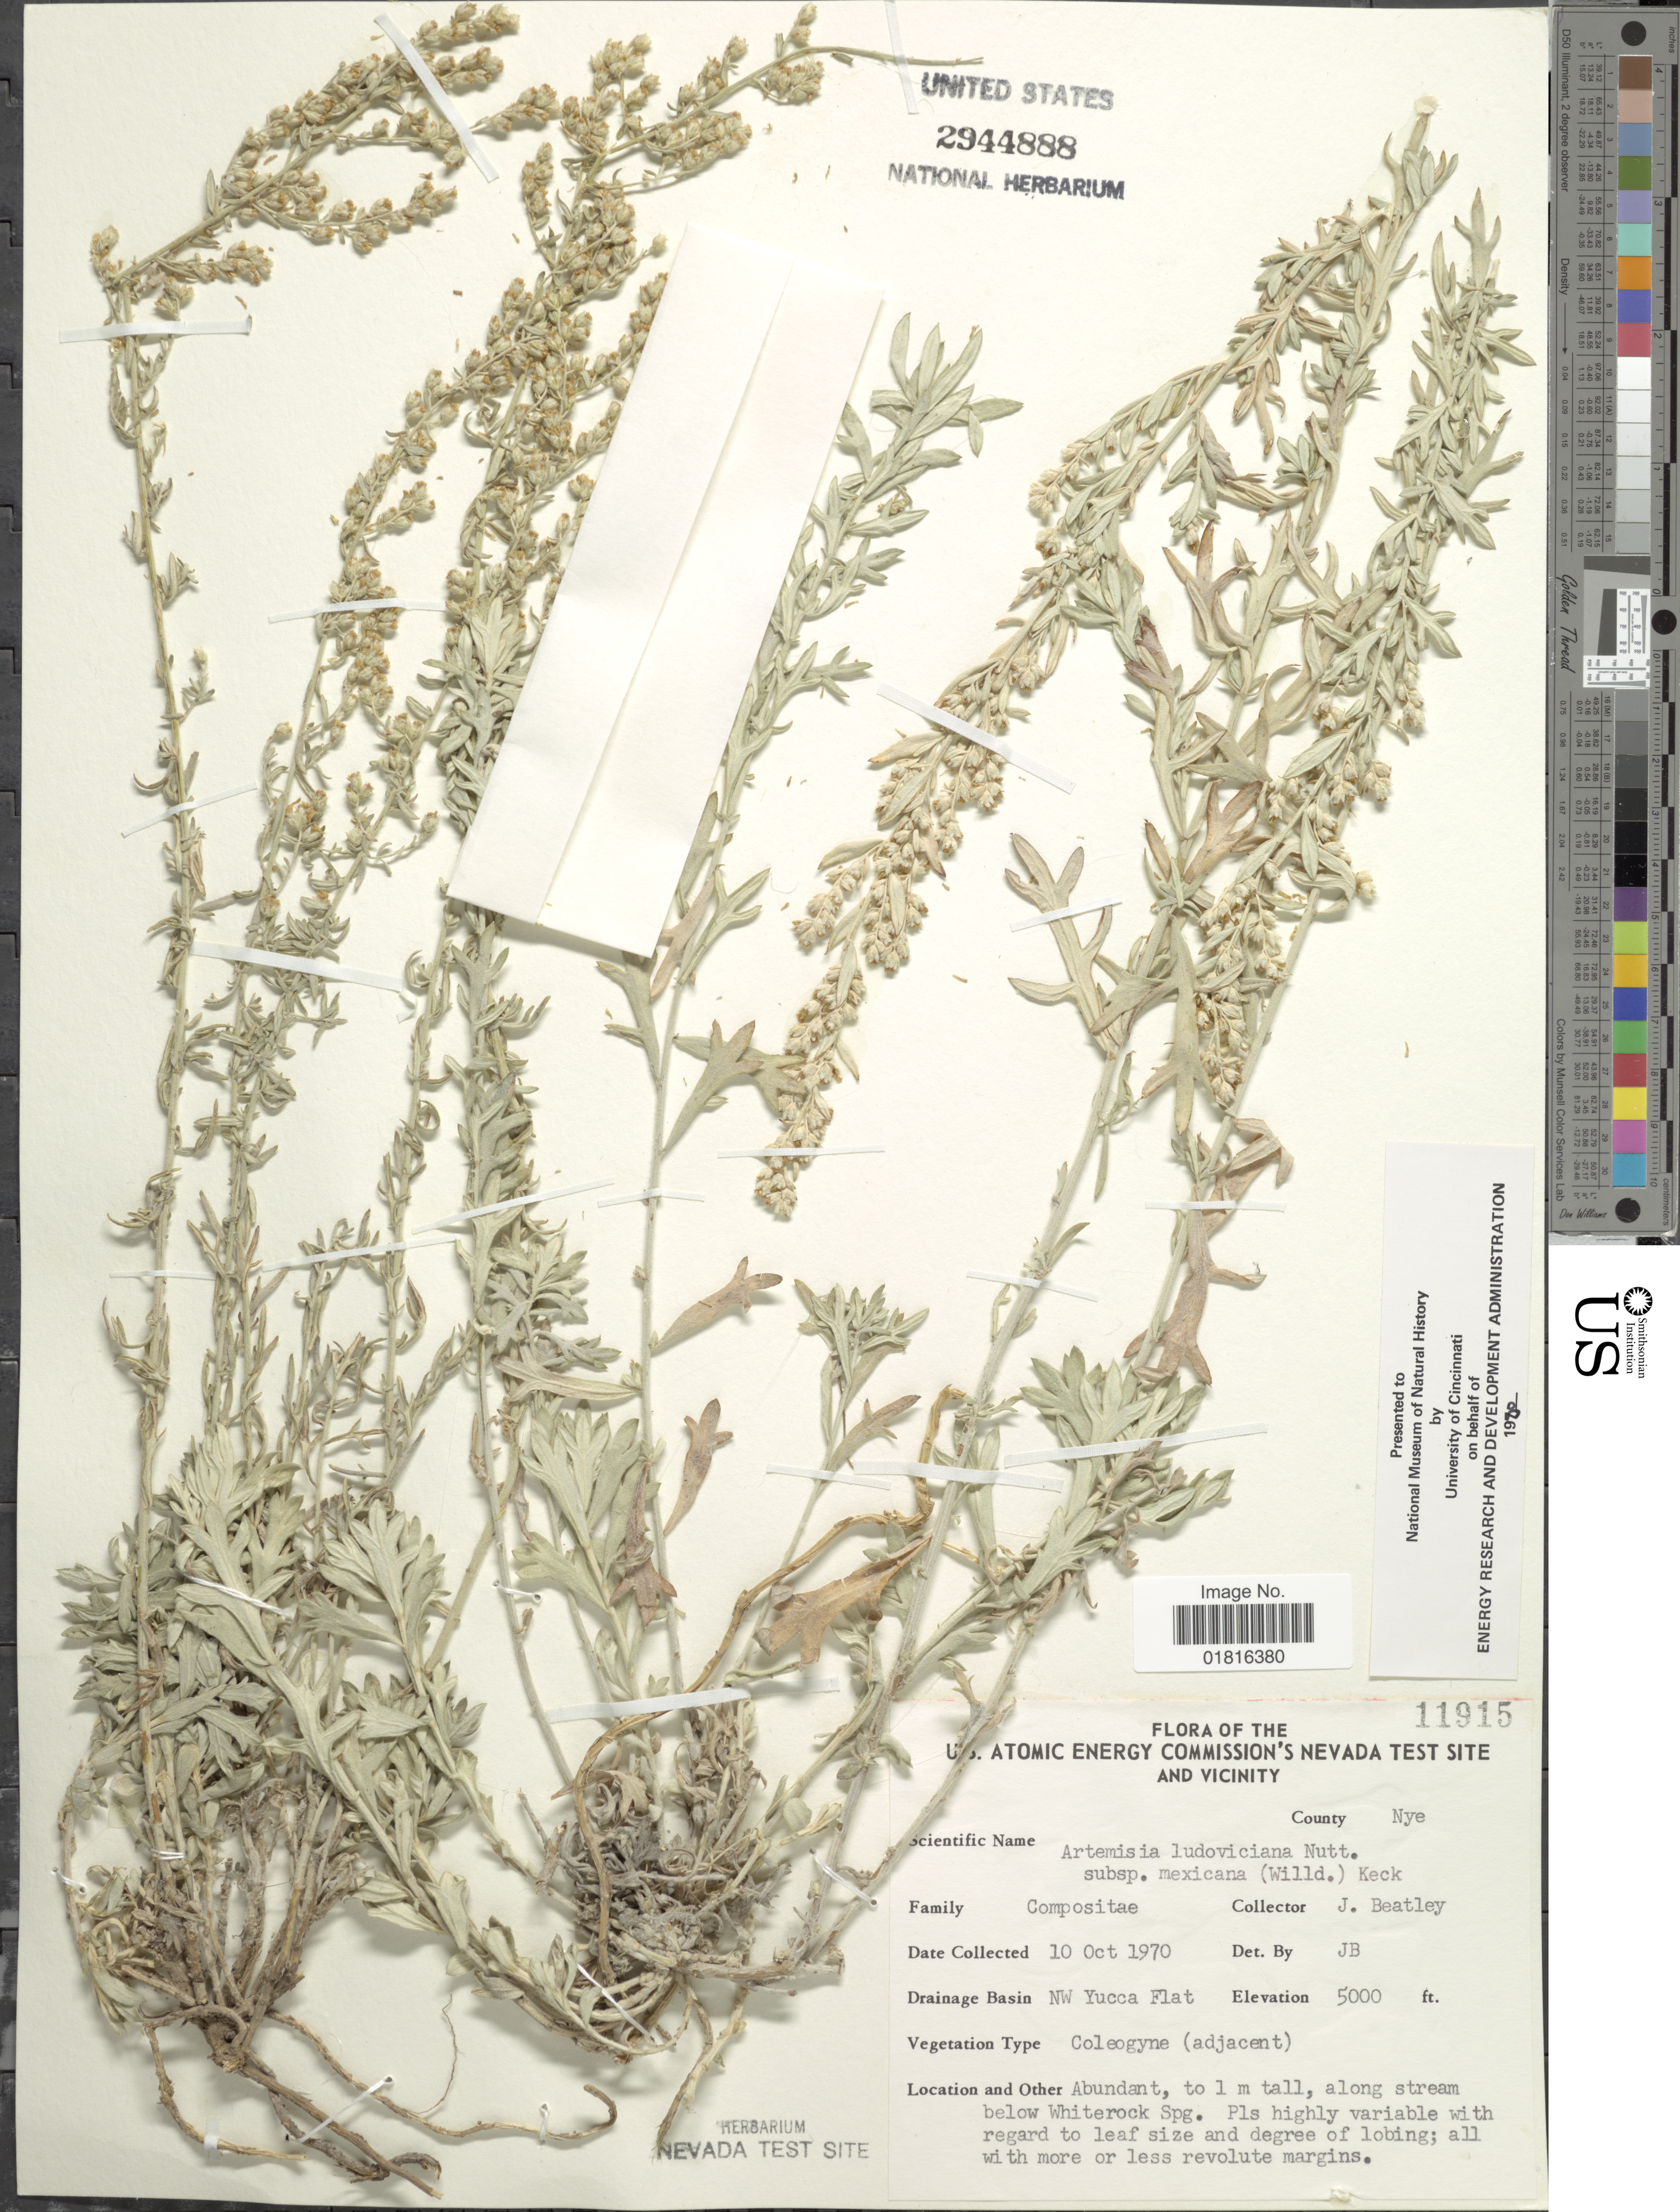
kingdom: Plantae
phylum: Tracheophyta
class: Magnoliopsida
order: Asterales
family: Asteraceae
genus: Artemisia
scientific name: Artemisia ludoviciana subsp. mexicana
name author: (Willd. ex Spreng.) D.D. Keck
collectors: J. C. Beatley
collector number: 11915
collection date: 1970-10-10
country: United States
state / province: Nevada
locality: U.S Atomic Energy Commision's Nevada Test Site and Vicinity, County Nye, Drainage Basin along stream beow Whiterock Spg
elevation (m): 1524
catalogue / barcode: US 2944888